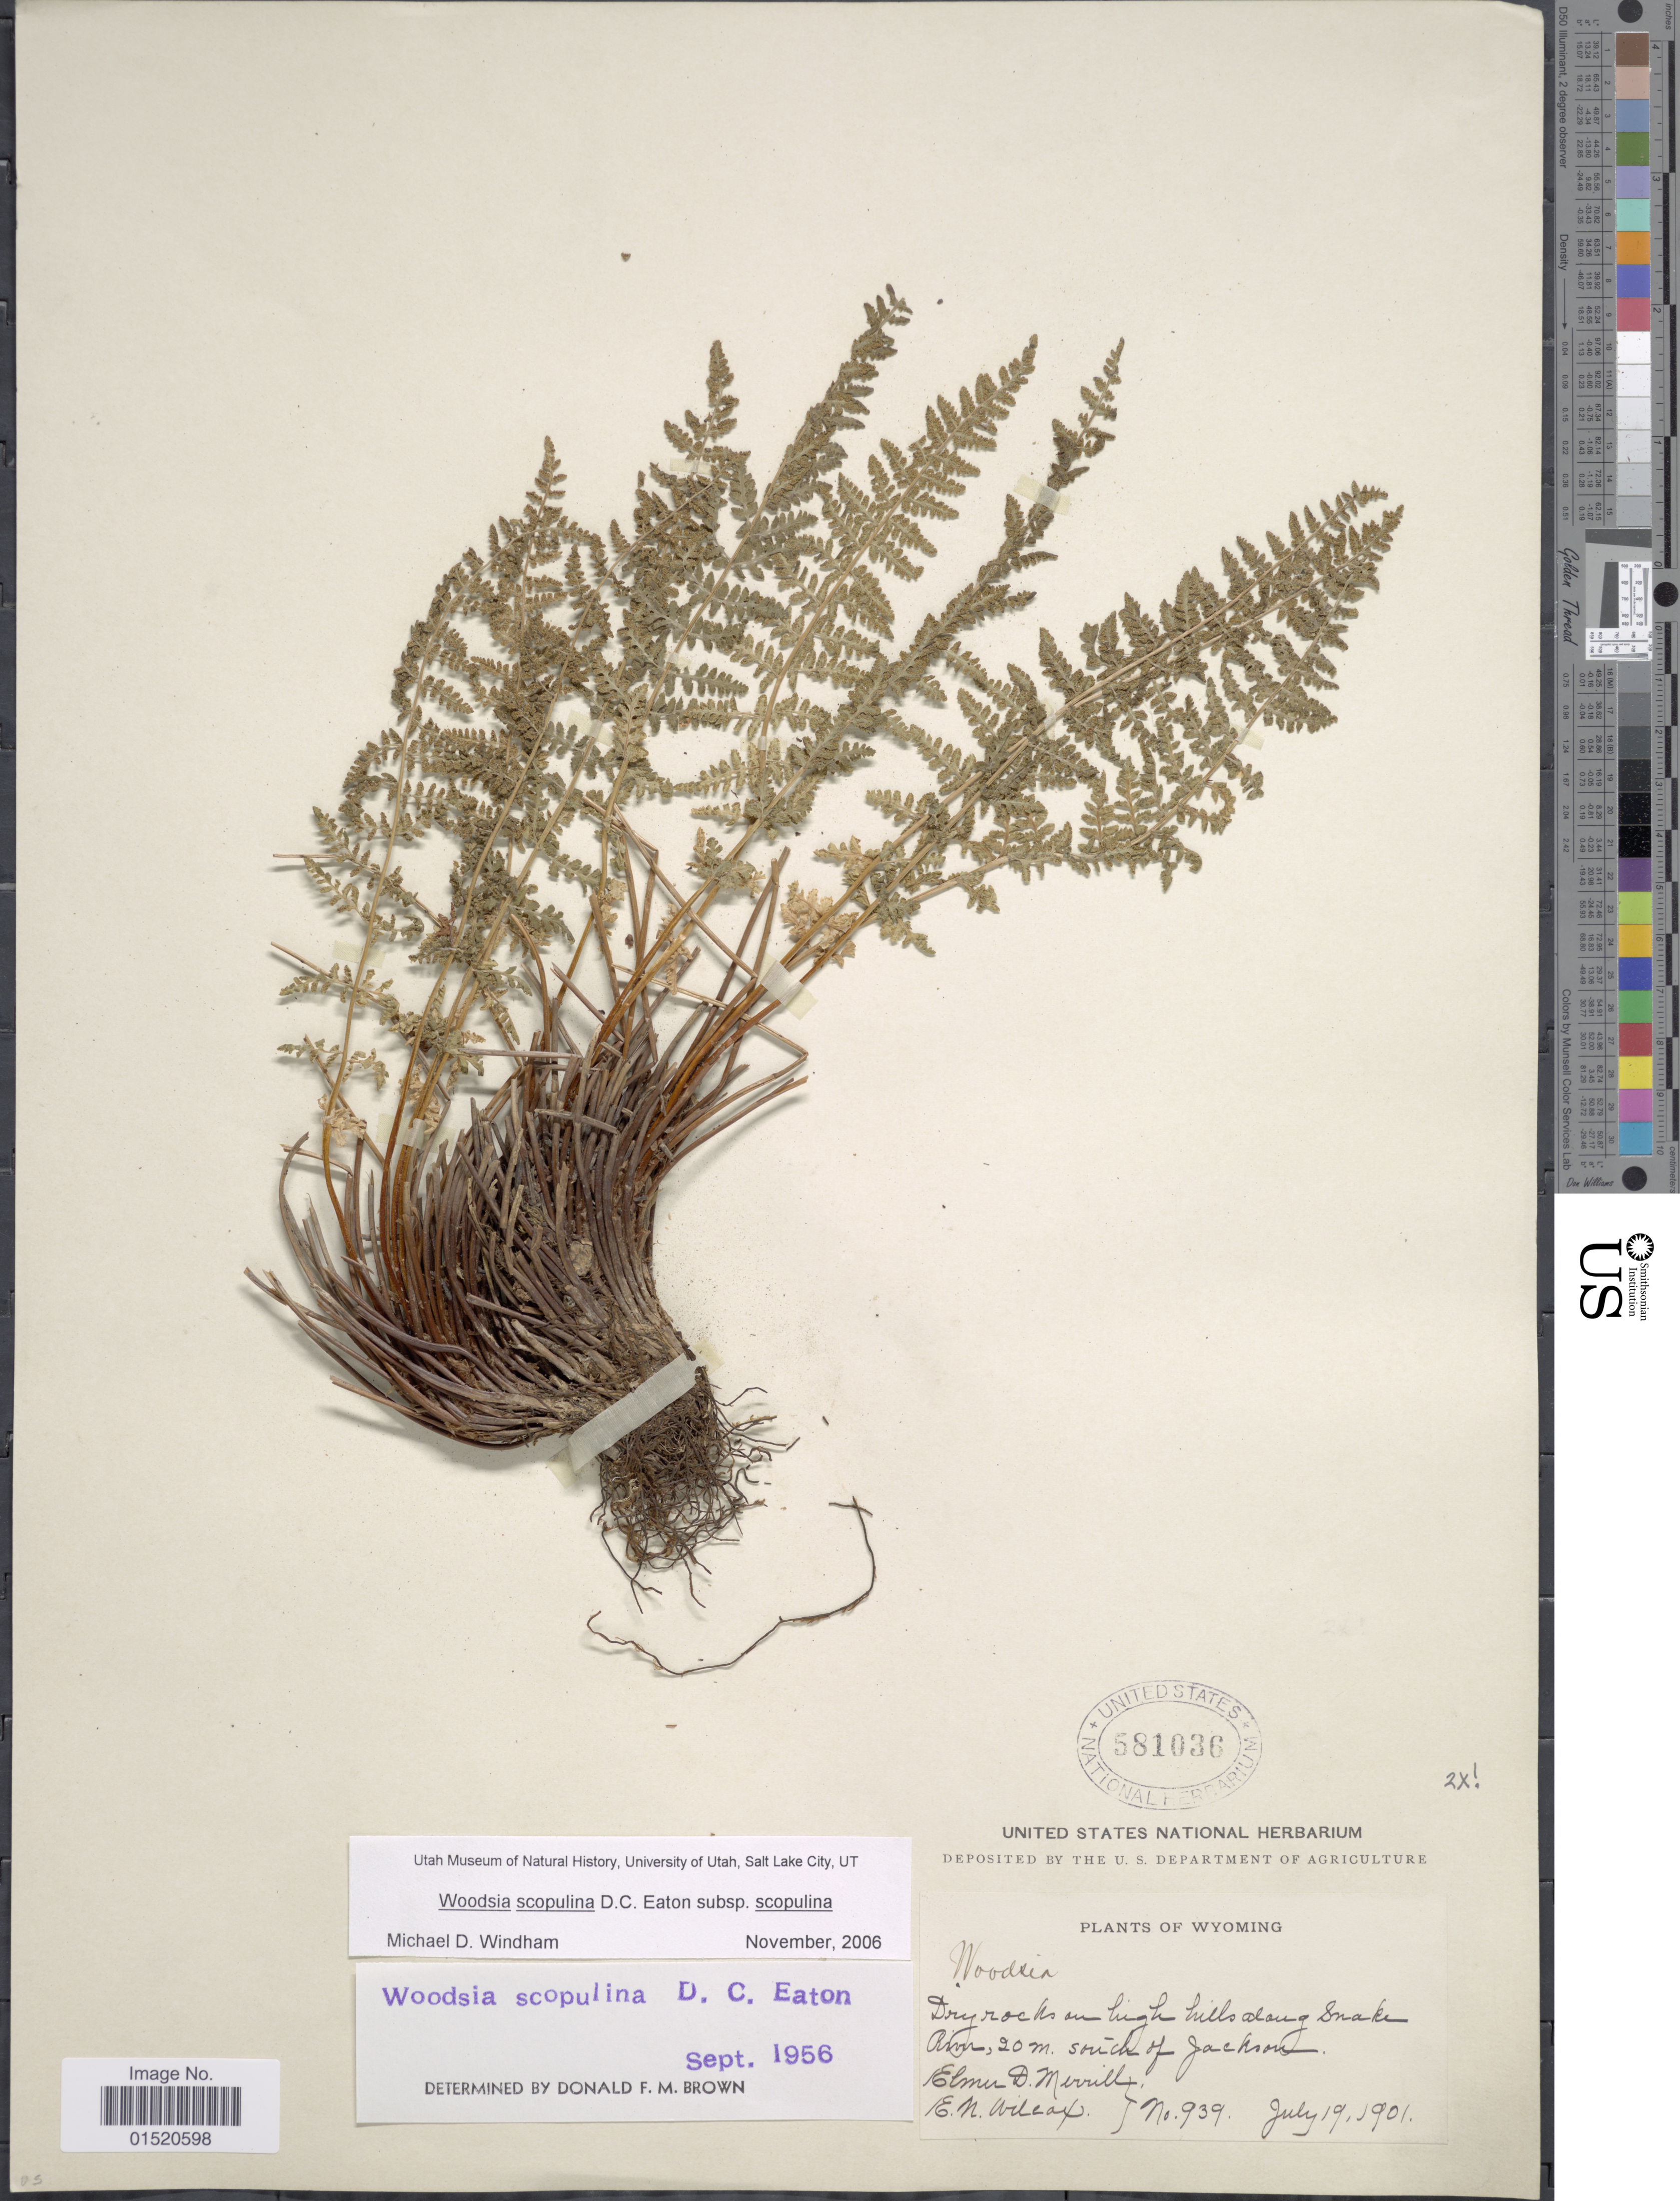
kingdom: Plantae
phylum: Tracheophyta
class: Polypodiopsida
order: Polypodiales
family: Woodsiaceae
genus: Woodsia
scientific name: Woodsia scopulina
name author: D.C. Eaton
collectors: E. D. Merrill & E. Wilcox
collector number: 939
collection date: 1901-07-19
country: United States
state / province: Wyoming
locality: Dry rocks on high hills along snake Rievr, 20 m south of Jackson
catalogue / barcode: US 581036